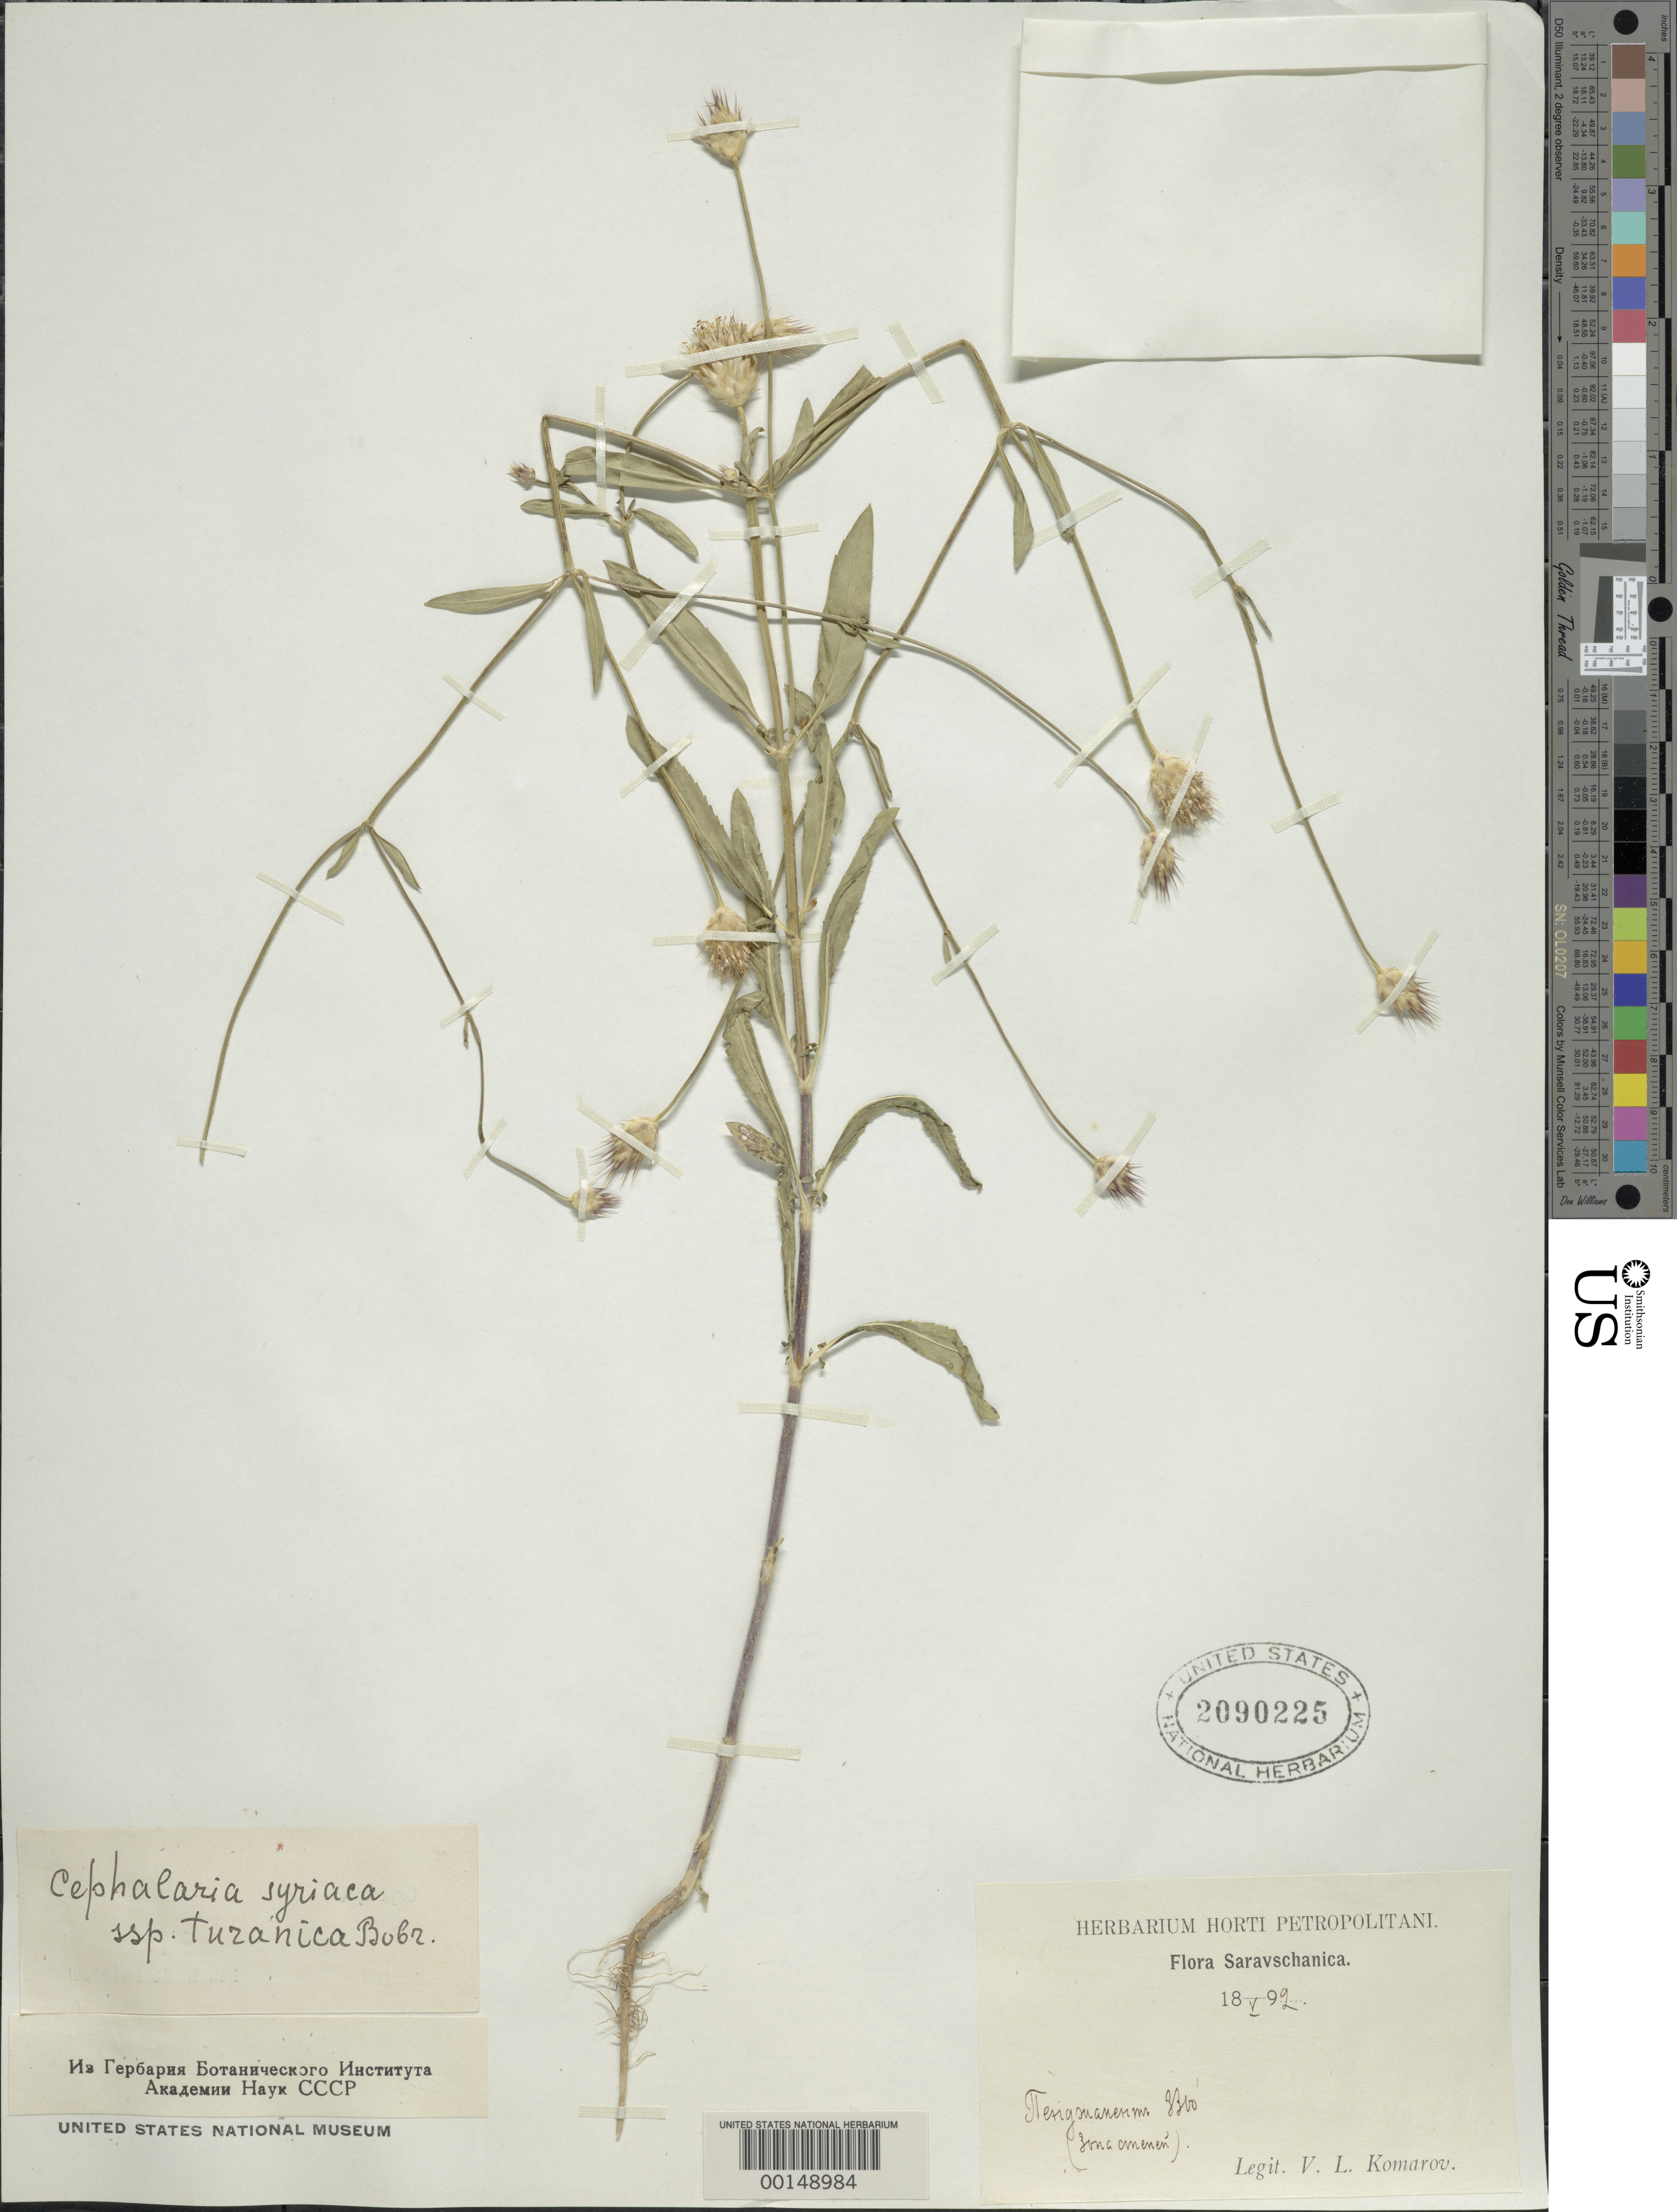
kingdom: Plantae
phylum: Tracheophyta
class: Magnoliopsida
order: Dipsacales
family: Caprifoliaceae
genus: Cephalaria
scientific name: Cephalaria syriaca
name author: Schrad.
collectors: V. L. Komarov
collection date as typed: May 1892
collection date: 1892-05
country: Uzbekistan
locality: Saravschanica (location Illegible)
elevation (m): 1006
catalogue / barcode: US 2090225